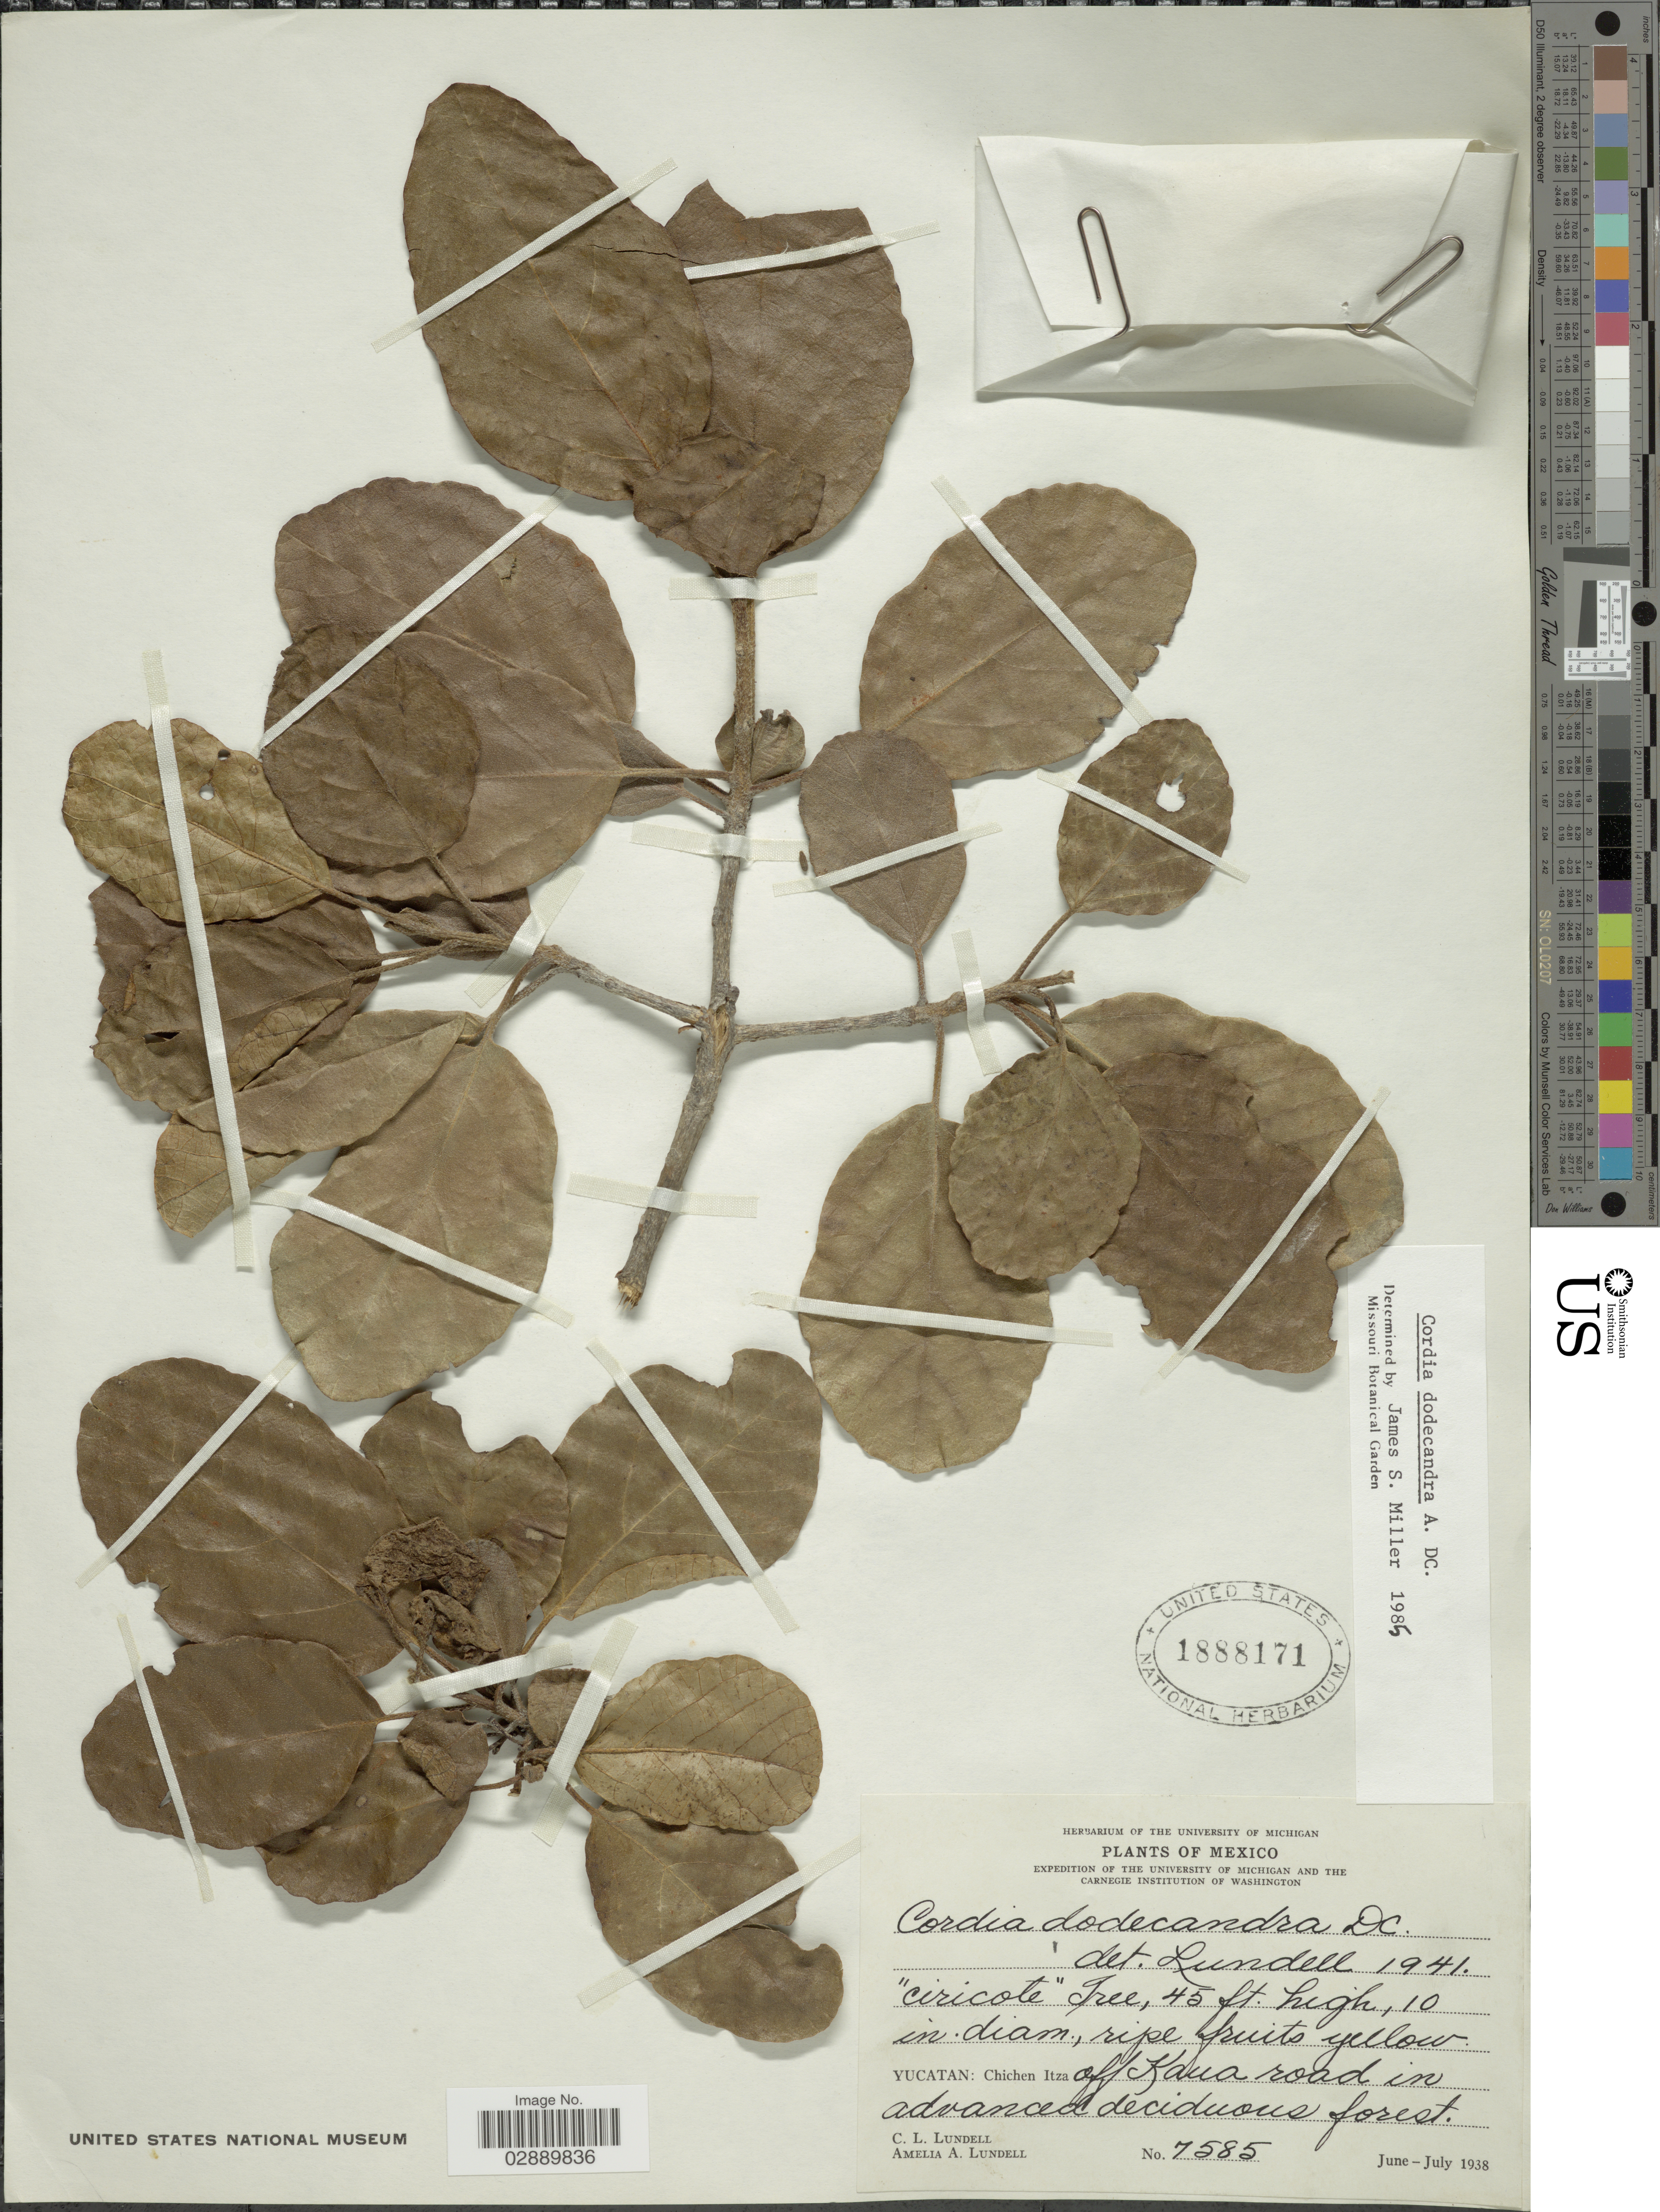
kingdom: Plantae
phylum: Tracheophyta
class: Magnoliopsida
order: Boraginales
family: Cordiaceae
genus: Cordia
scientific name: Cordia dodecandra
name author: A. DC.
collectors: C. L. Lundell & A. A. Lundell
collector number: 7585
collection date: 1938-06/1938-07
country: Mexico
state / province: Yucatán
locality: Chichen Itza off Kaua road in advanced deciduous forest.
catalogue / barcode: US 1888171